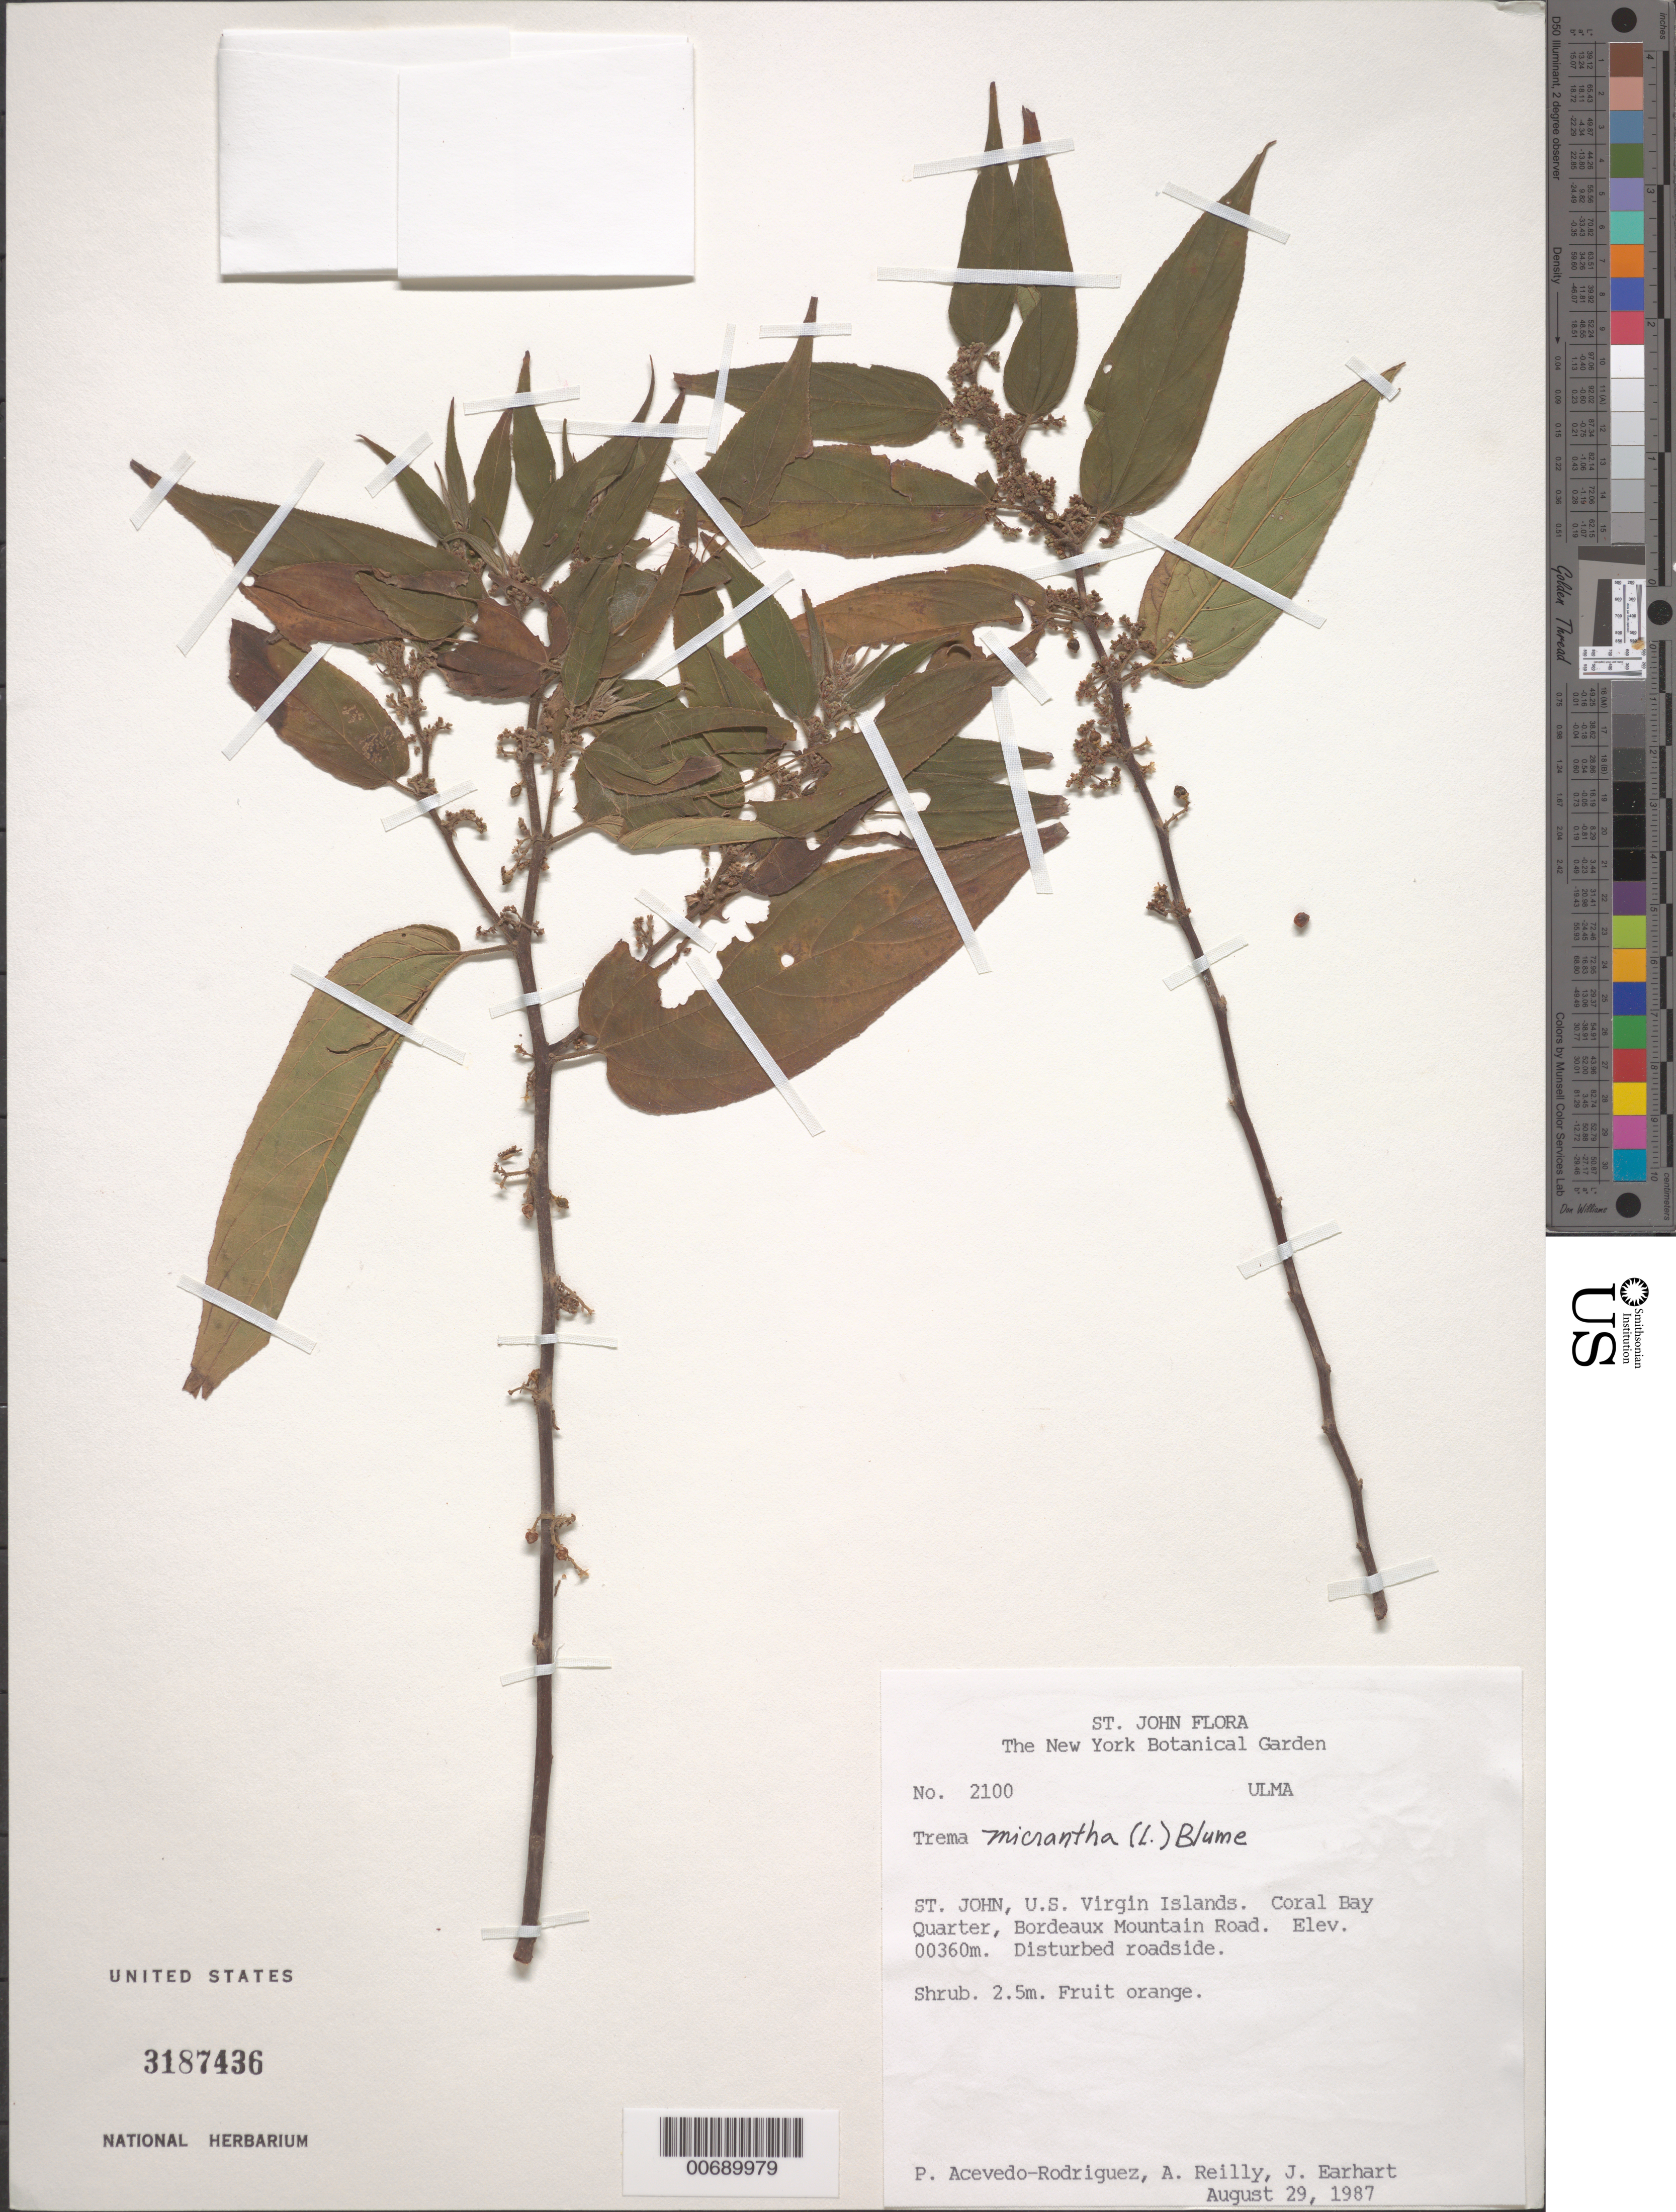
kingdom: Plantae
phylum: Tracheophyta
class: Magnoliopsida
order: Rosales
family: Cannabaceae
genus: Trema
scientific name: Trema micranthum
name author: (L.) Blume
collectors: P. Acevedo-Rodr., A. Reilly & J. Earhart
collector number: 2100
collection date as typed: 29 Aug 1987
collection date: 1987-08-29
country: U.S. Virgin Islands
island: St. John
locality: Coral Bay Quarter; along dirt road to Bordeaux Mountain.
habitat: Disturbed roadside.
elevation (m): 360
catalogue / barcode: US 3187436